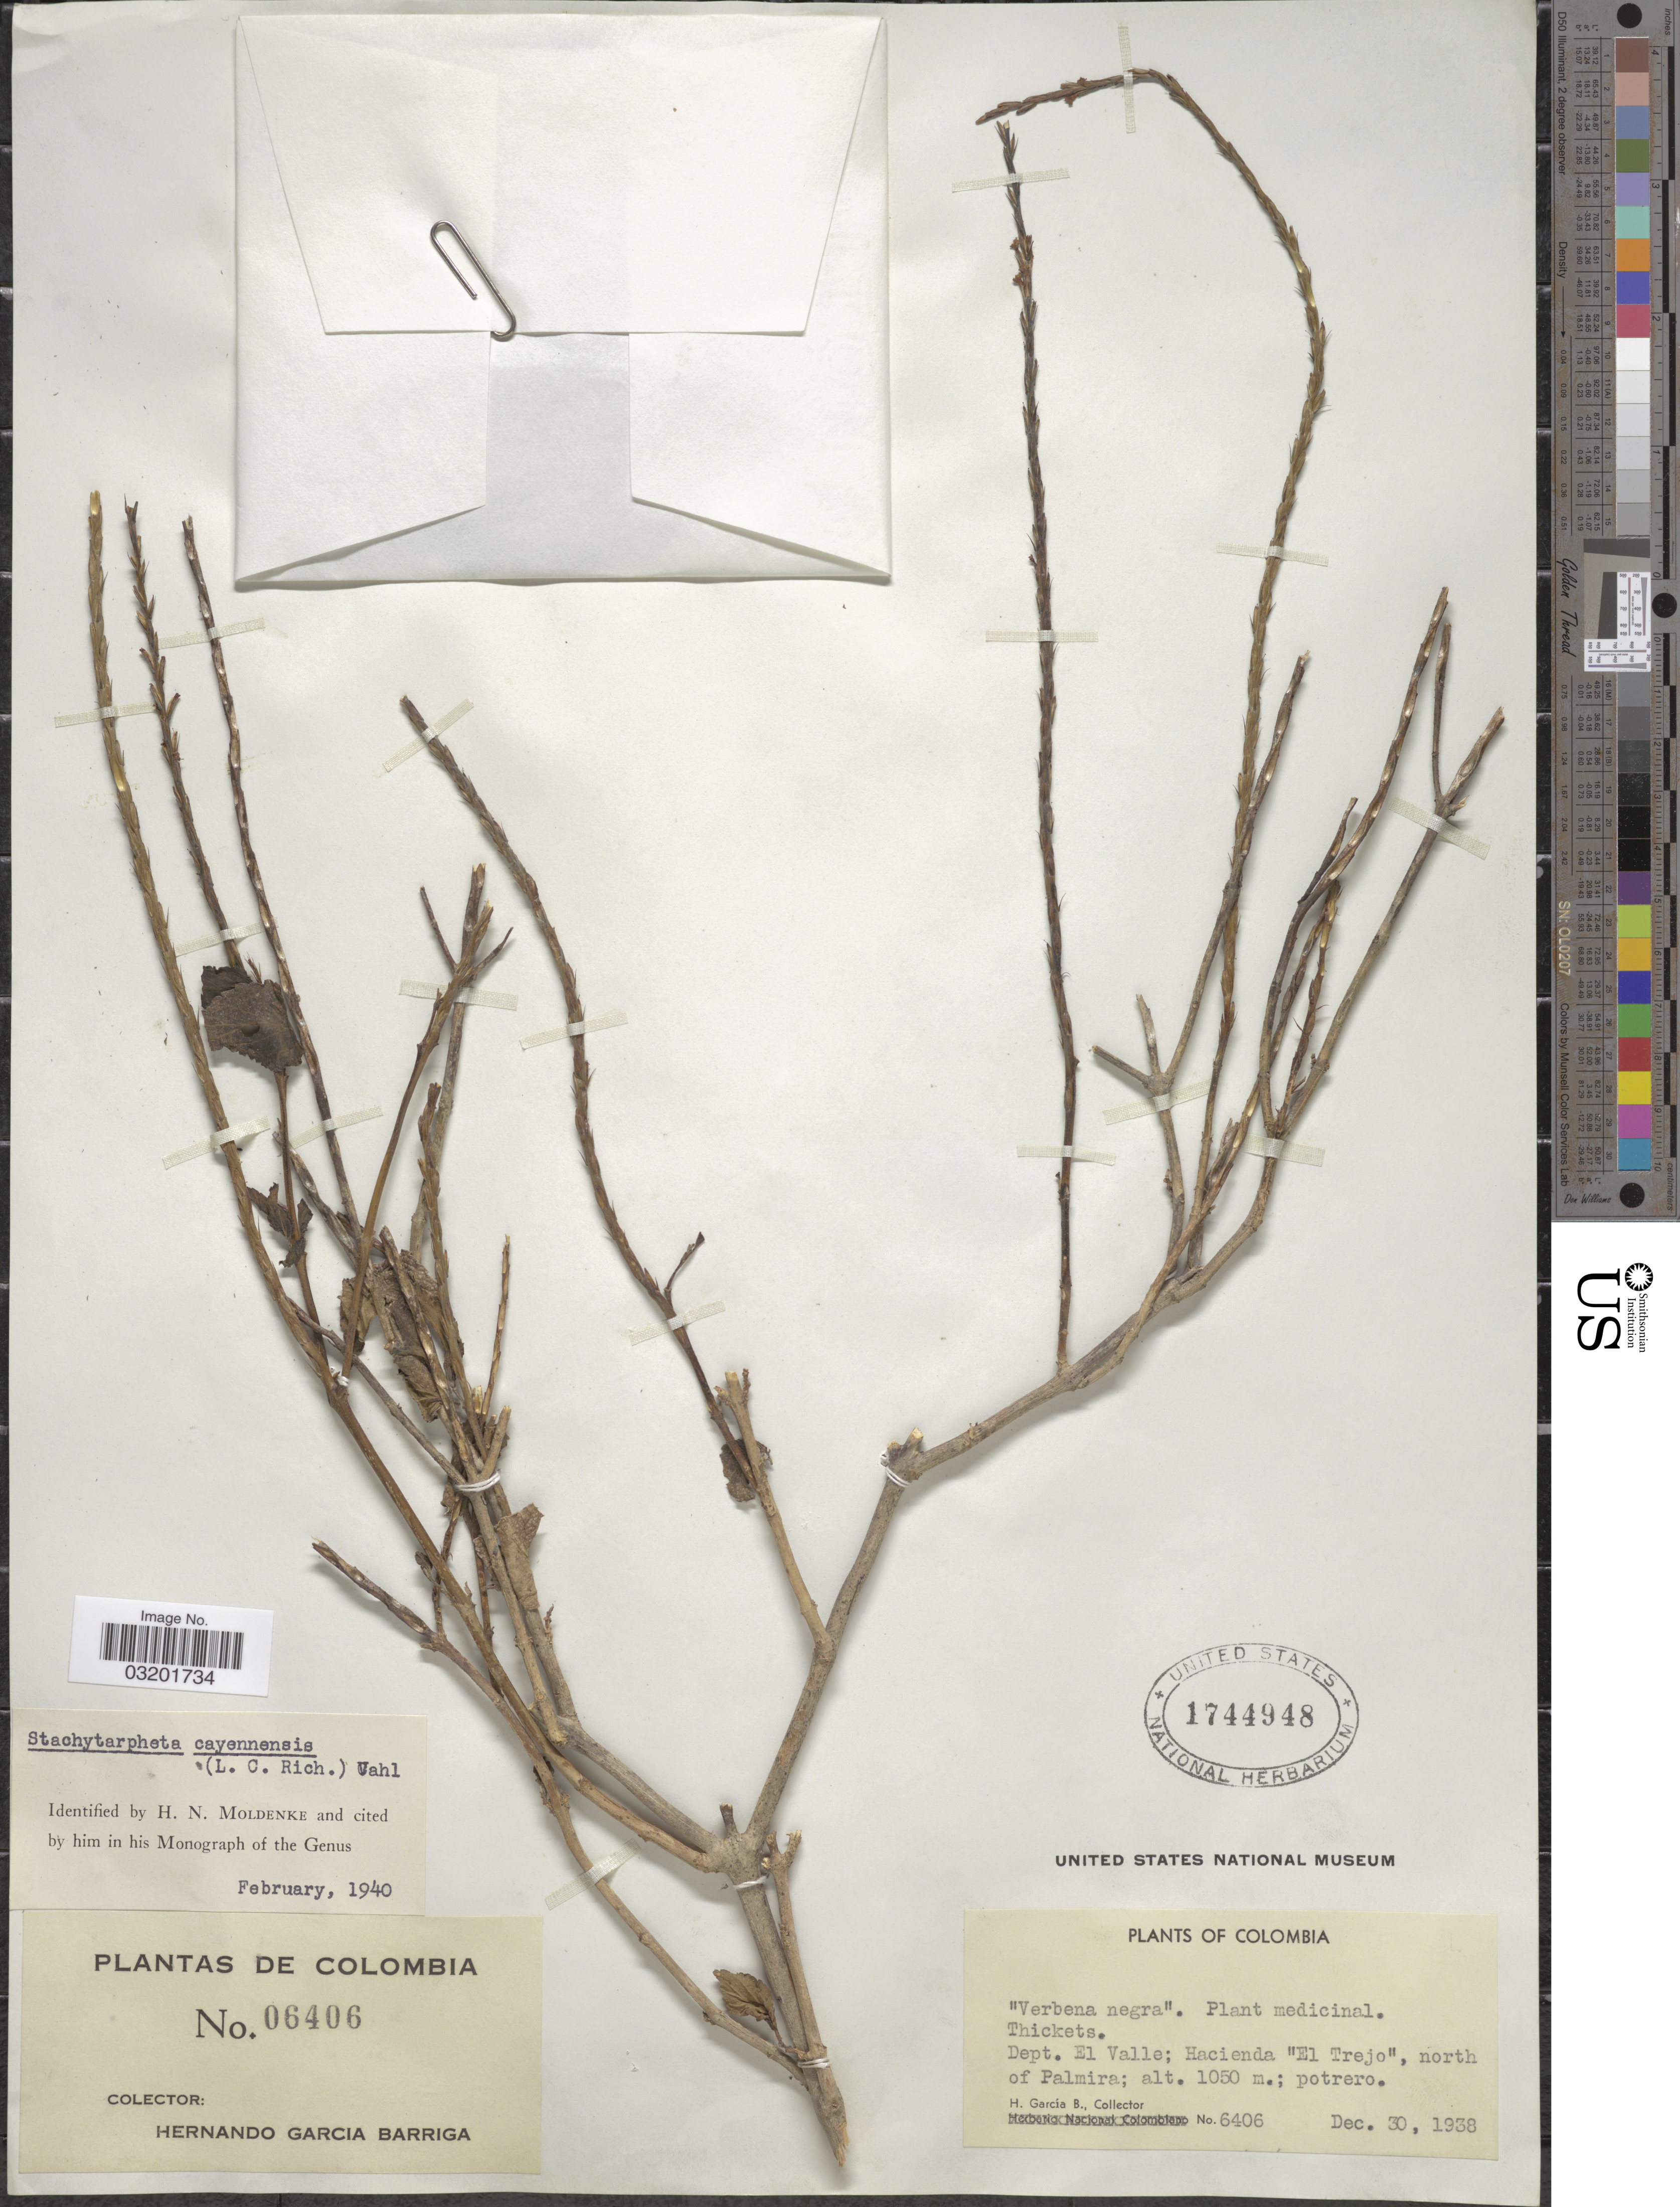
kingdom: Plantae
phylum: Tracheophyta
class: Magnoliopsida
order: Lamiales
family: Verbenaceae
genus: Stachytarpheta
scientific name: Stachytarpheta cayennensis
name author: (Rich.) Vahl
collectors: H. García Barriga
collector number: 06406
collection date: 1938-12-30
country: Colombia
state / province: Valle del Cauca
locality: Dept. El Valle; Hacienda "El Trejo", north of Palmira.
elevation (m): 1050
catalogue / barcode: US 1744948